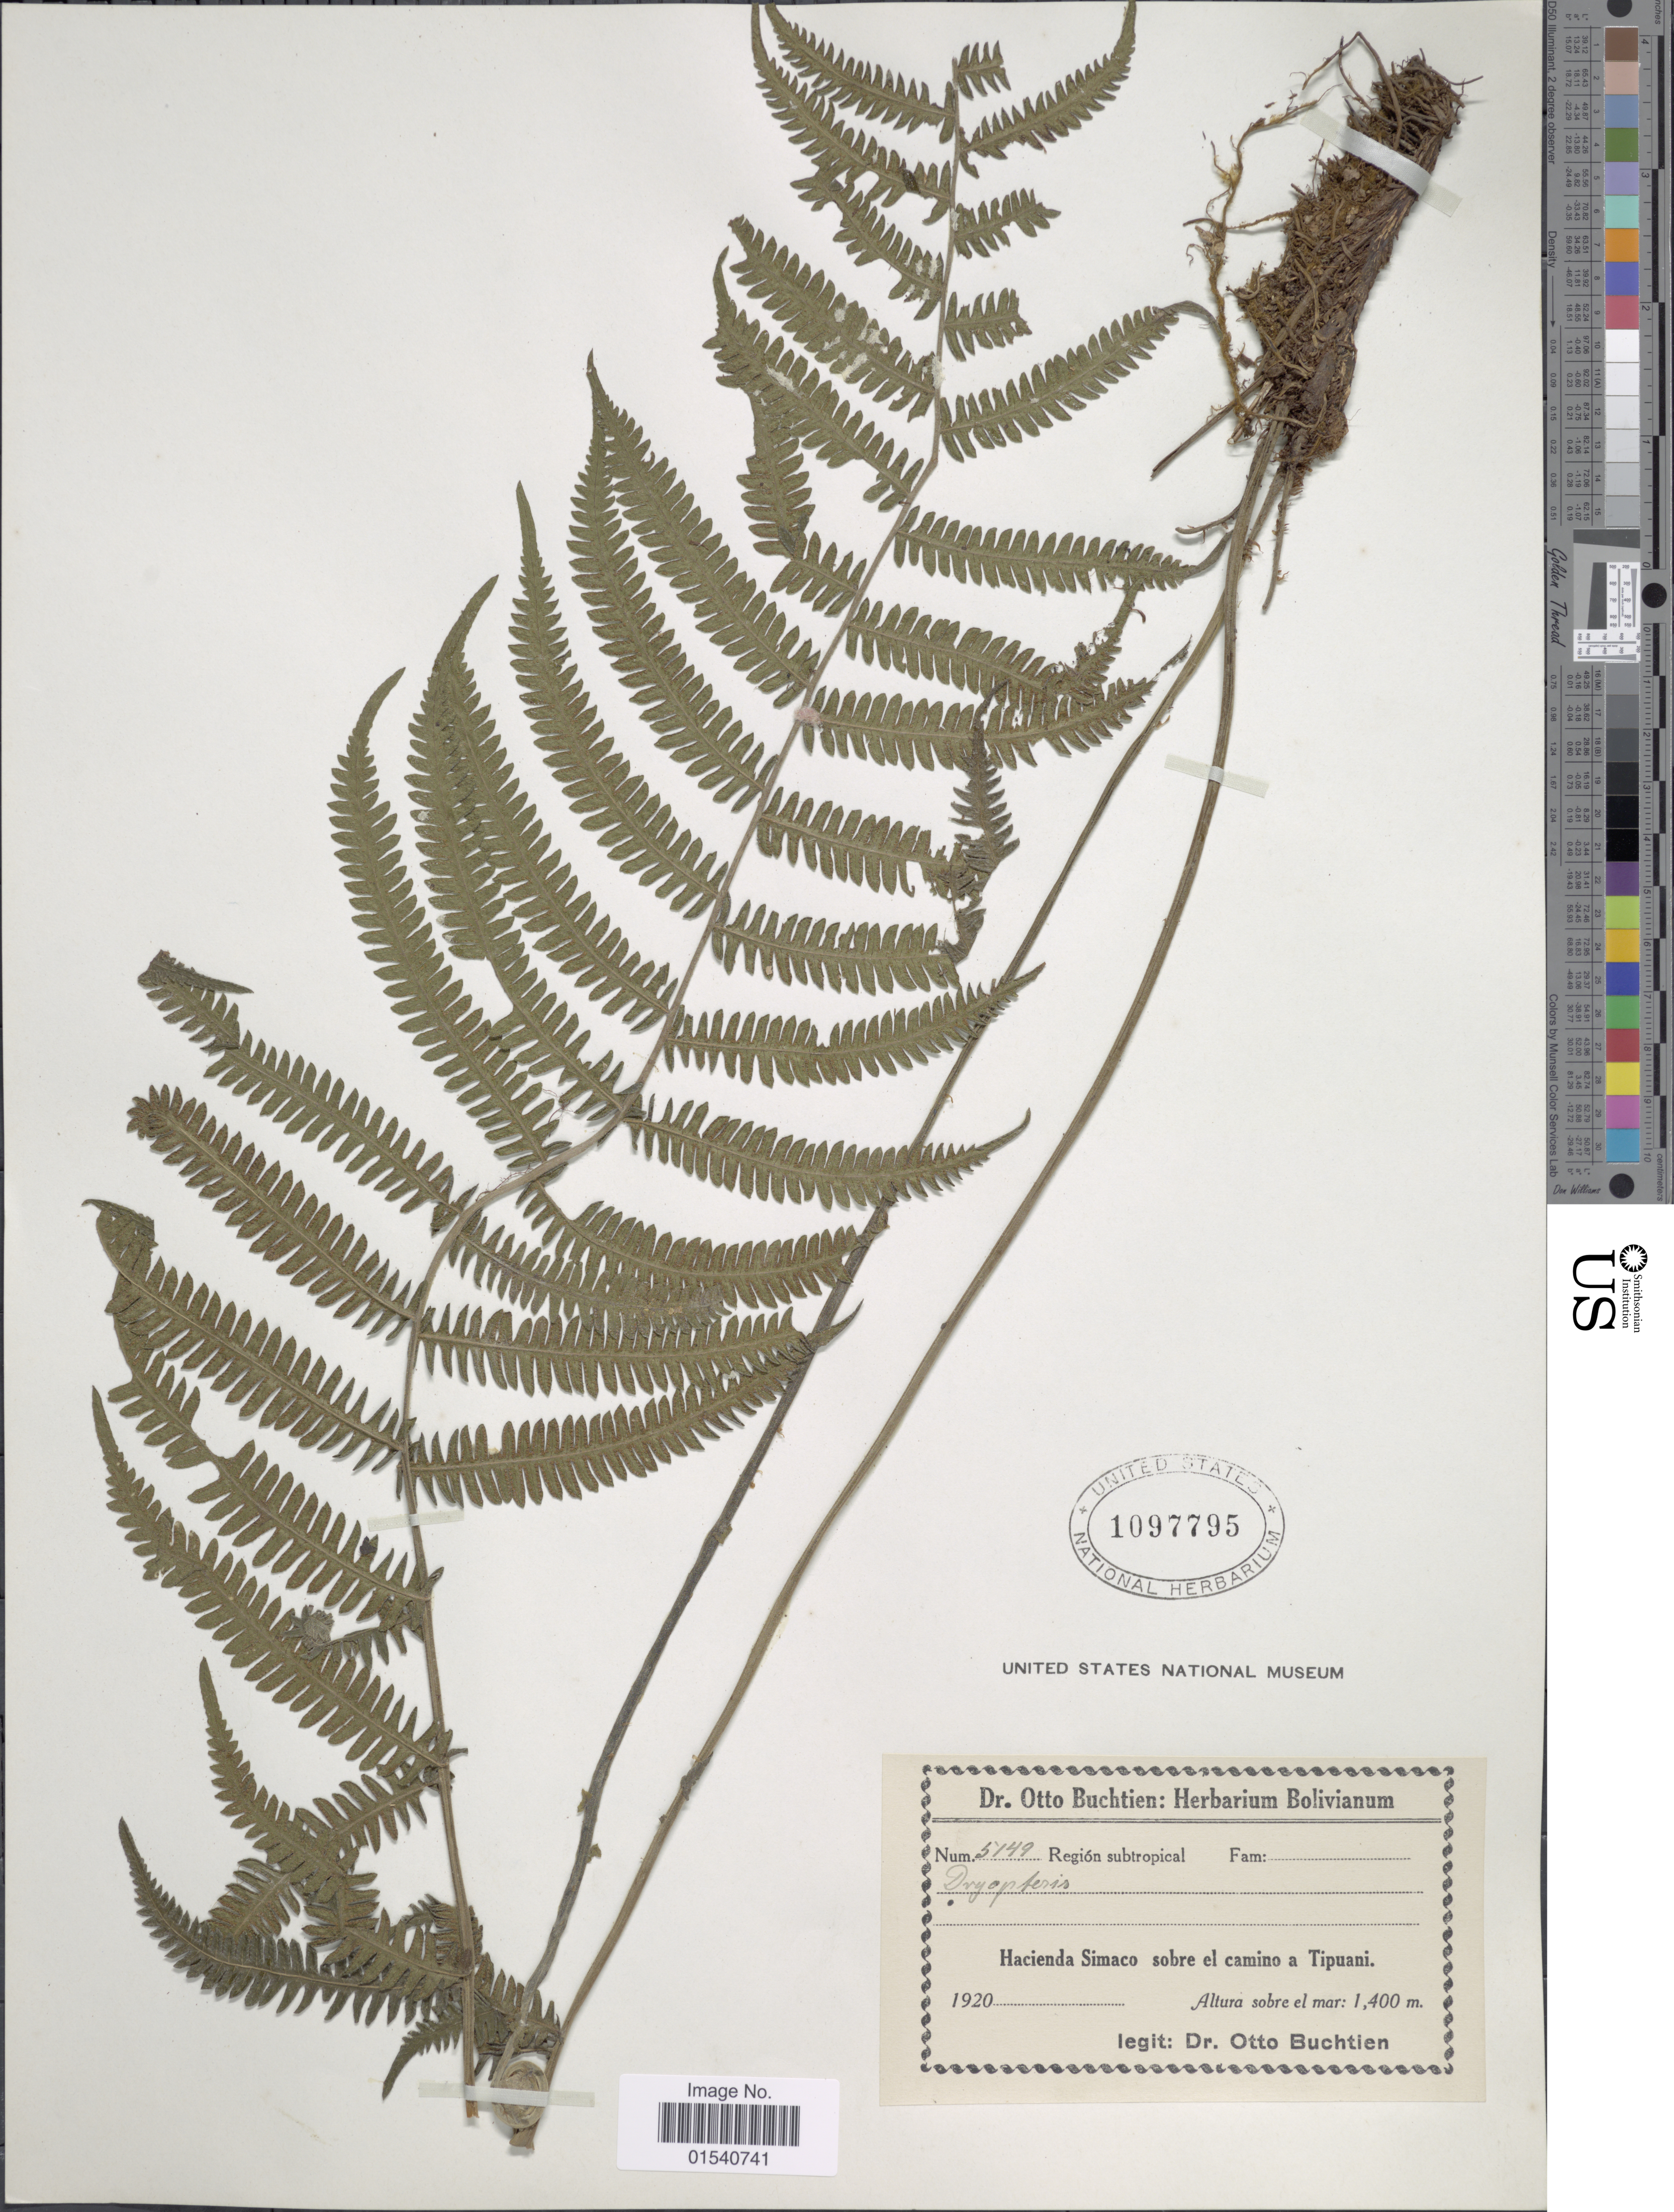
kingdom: Plantae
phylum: Tracheophyta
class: Polypodiopsida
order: Polypodiales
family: Thelypteridaceae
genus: Amauropelta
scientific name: Amauropelta rivulariformis (Rosenst.) comb. nov., ined 2015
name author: (Rosenst.)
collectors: O. Buchtien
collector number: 5149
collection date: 1920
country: Bolivia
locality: Hacienda Simaco sobre el camino a Tipuani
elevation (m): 1400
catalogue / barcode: US 1097795